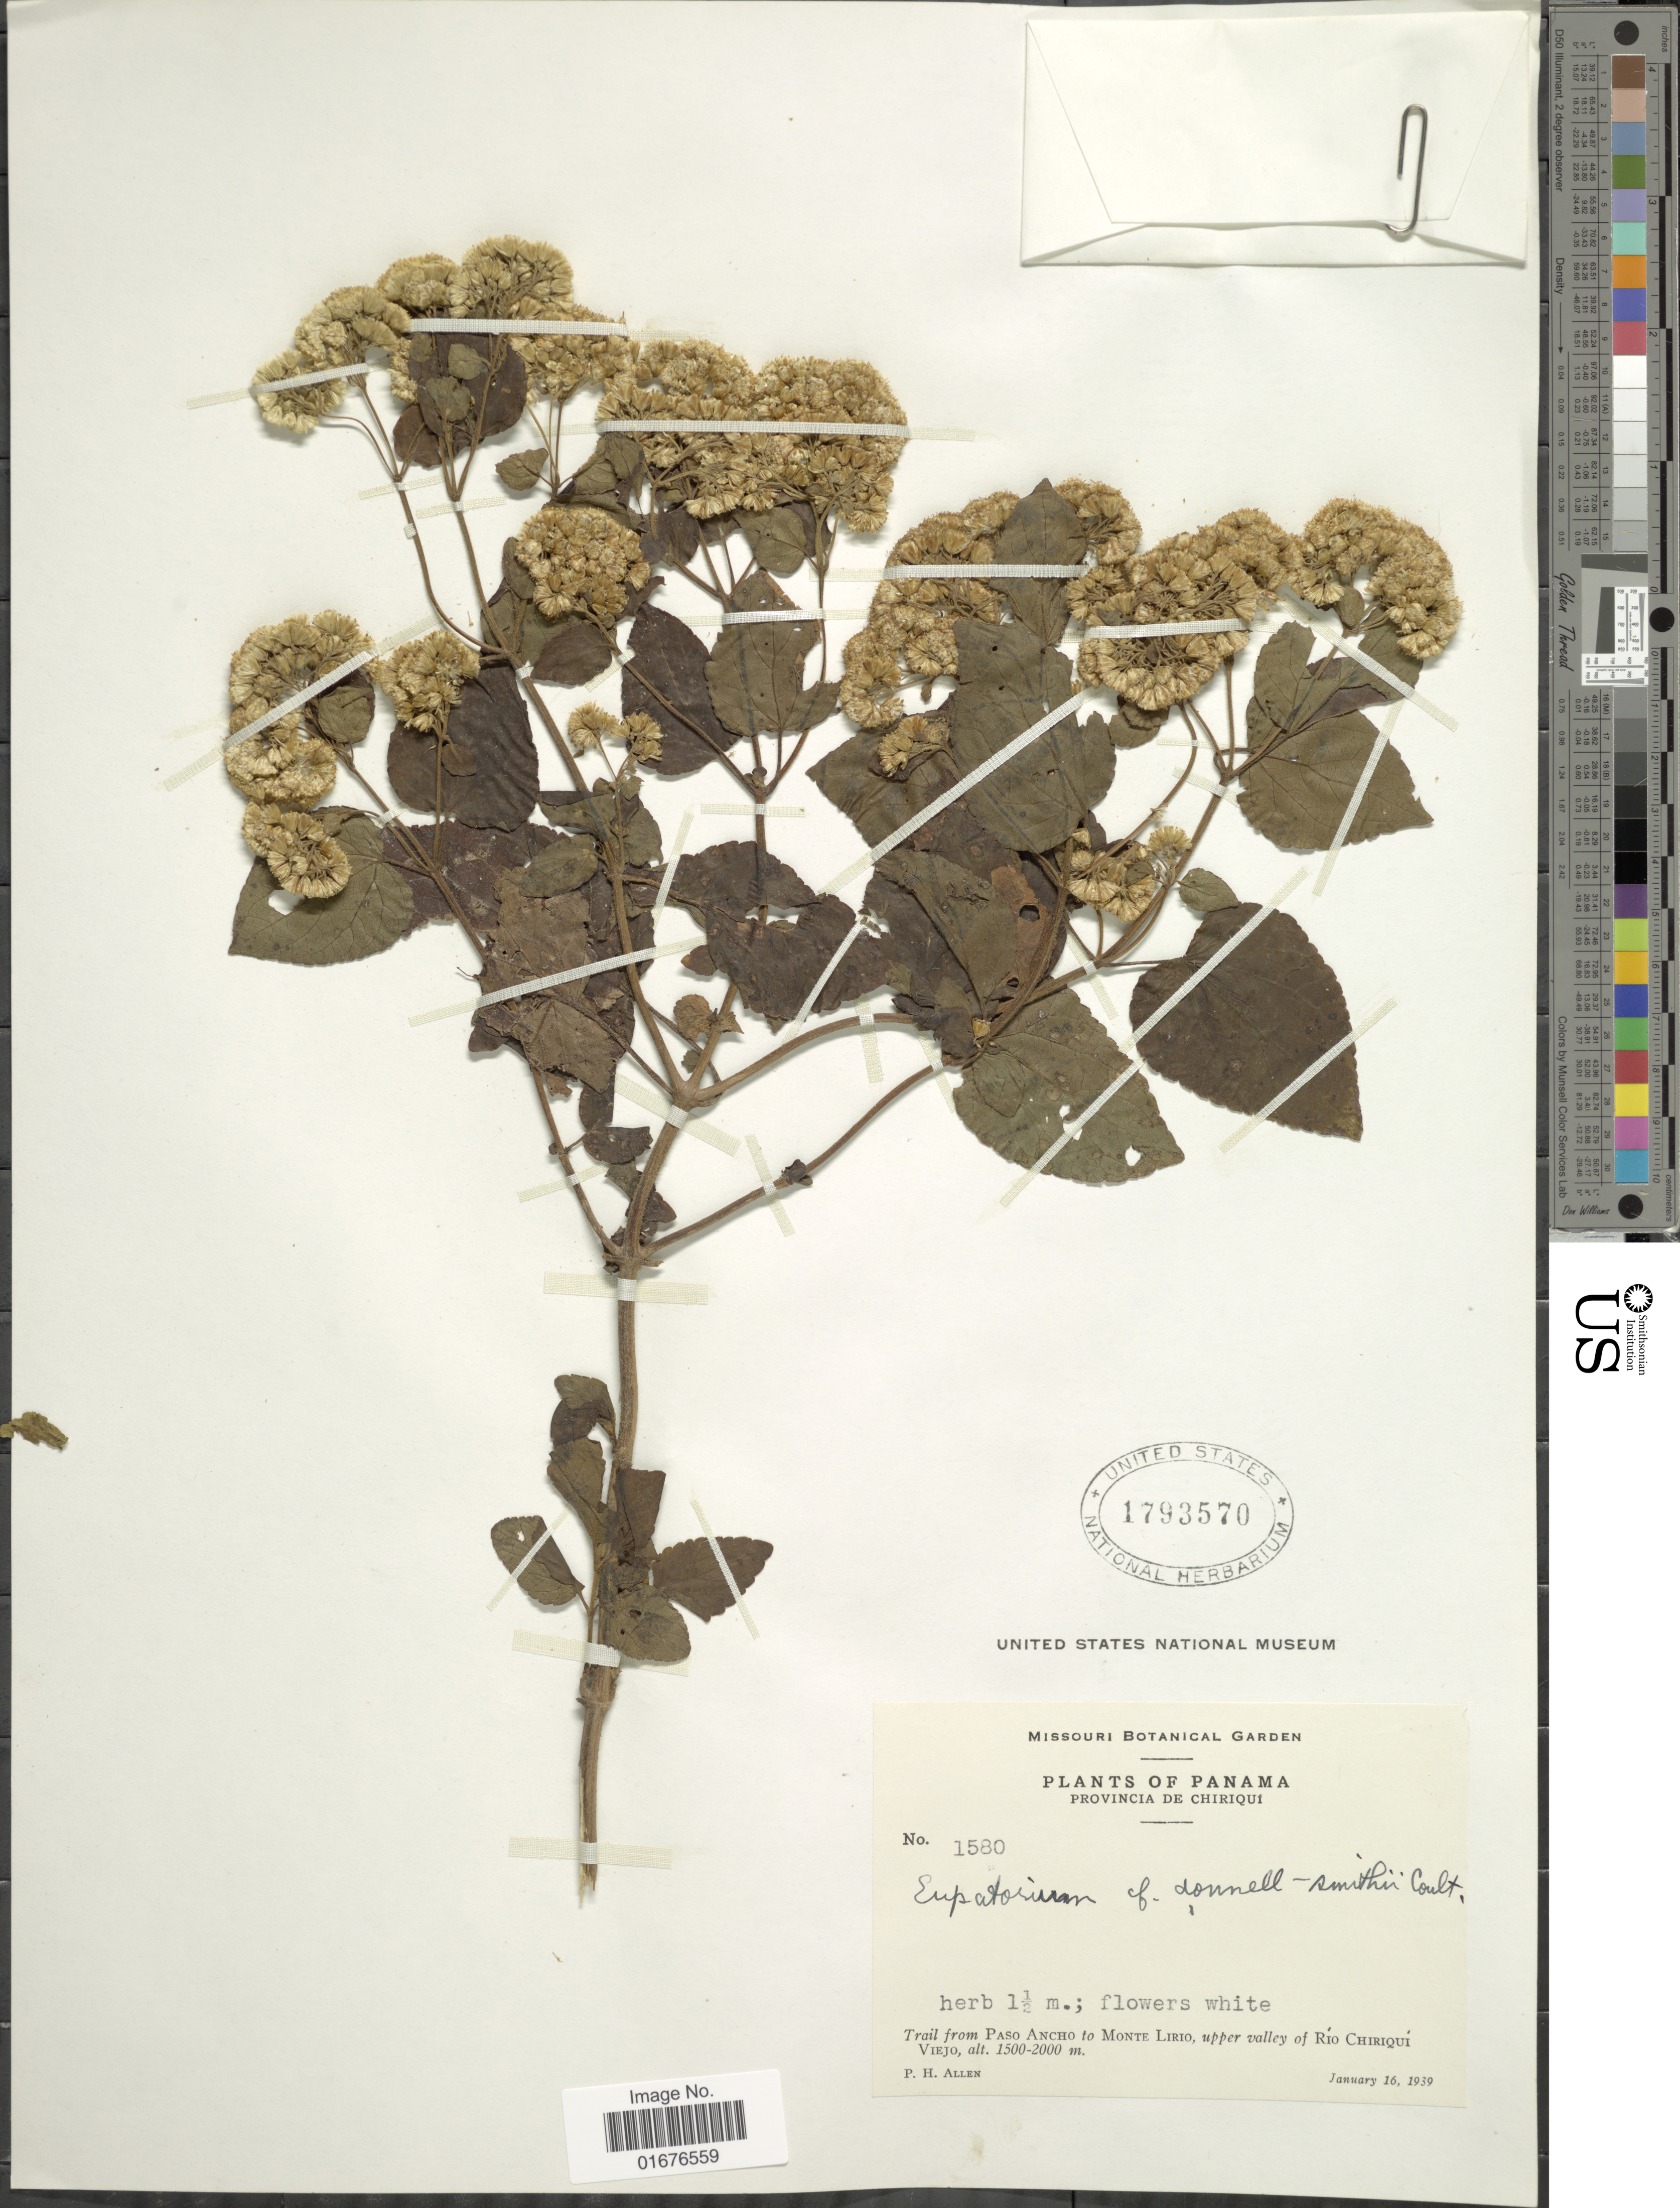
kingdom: Plantae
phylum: Tracheophyta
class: Magnoliopsida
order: Asterales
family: Asteraceae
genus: Ageratina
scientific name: Ageratina pichinchensis var. bustamenta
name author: (DC.) R.M. King & H. Rob.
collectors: P. H. Allen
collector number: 1580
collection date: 1939-01-06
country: Panama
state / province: Chiriqui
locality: Trail from Paso Ancho to Monte Lirio, upper valley or Río Chiriquí Viejo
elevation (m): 1500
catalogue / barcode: US 1793570